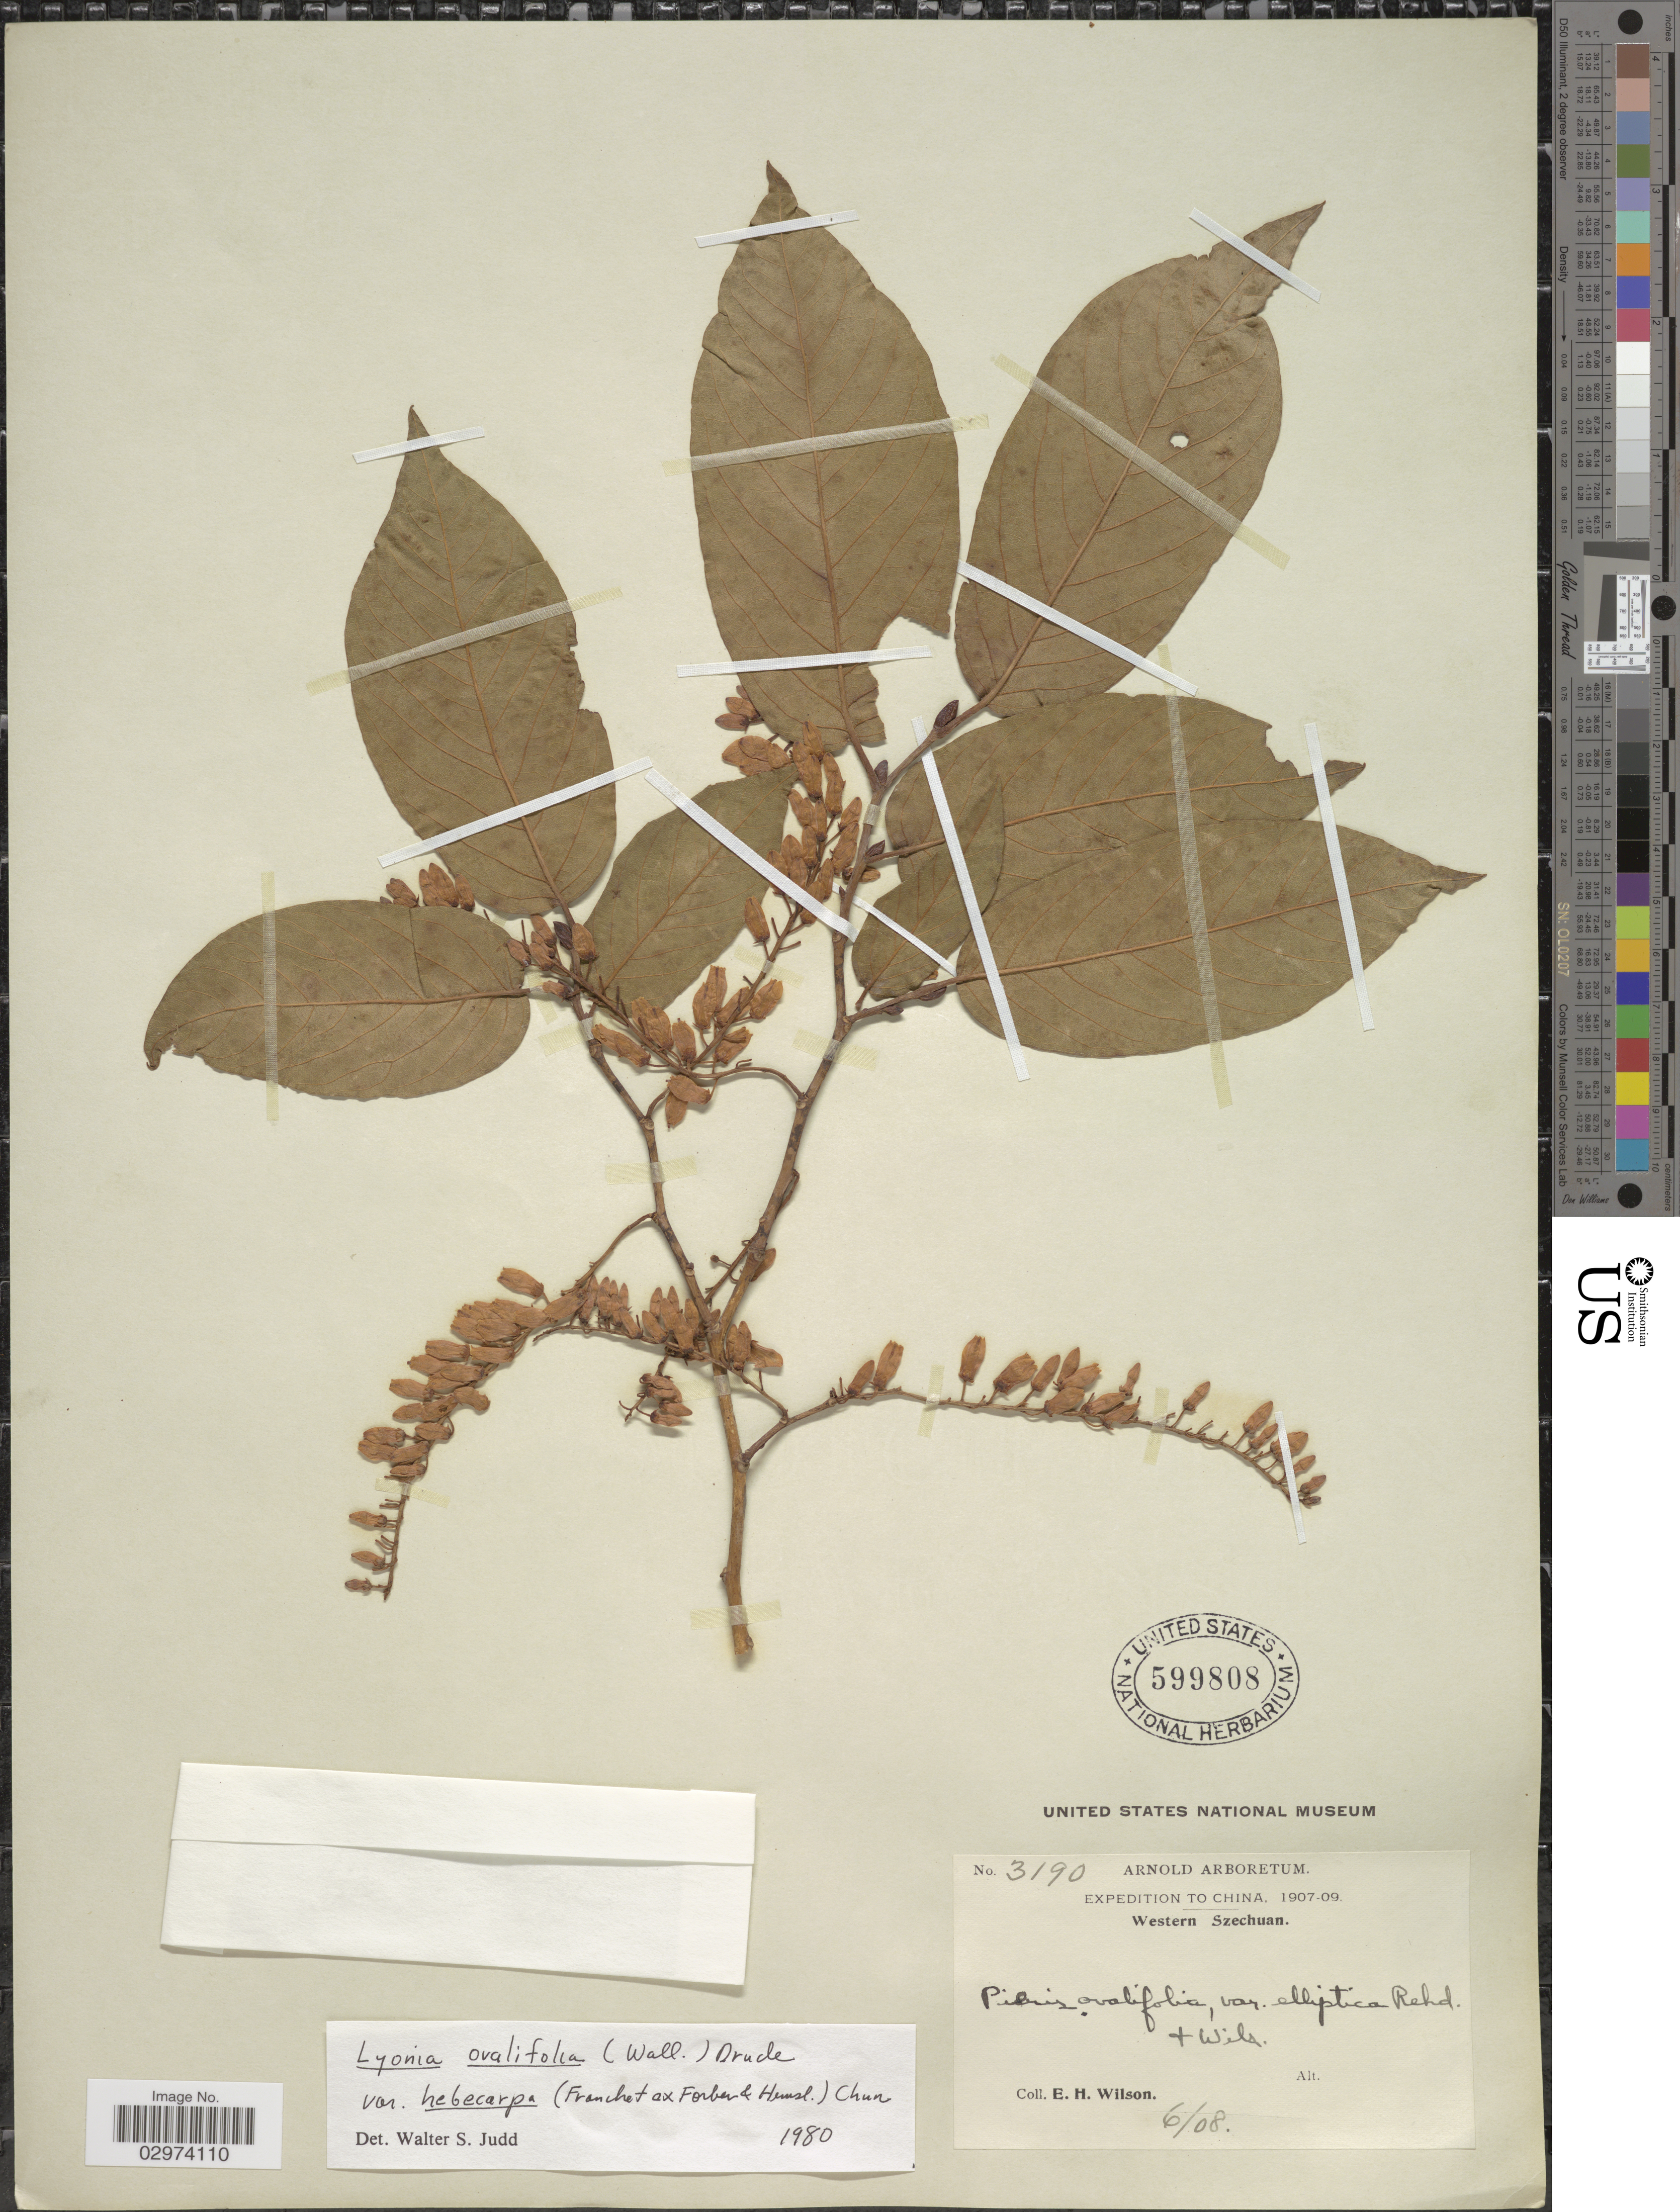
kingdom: Plantae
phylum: Tracheophyta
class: Magnoliopsida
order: Ericales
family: Ericaceae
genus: Lyonia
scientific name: Lyonia ovalifolia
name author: (Wall.) Drude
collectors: E. Wilson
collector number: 3190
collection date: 1908-06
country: China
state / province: Sichuan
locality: Western Szechuan.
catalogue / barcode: US 599808